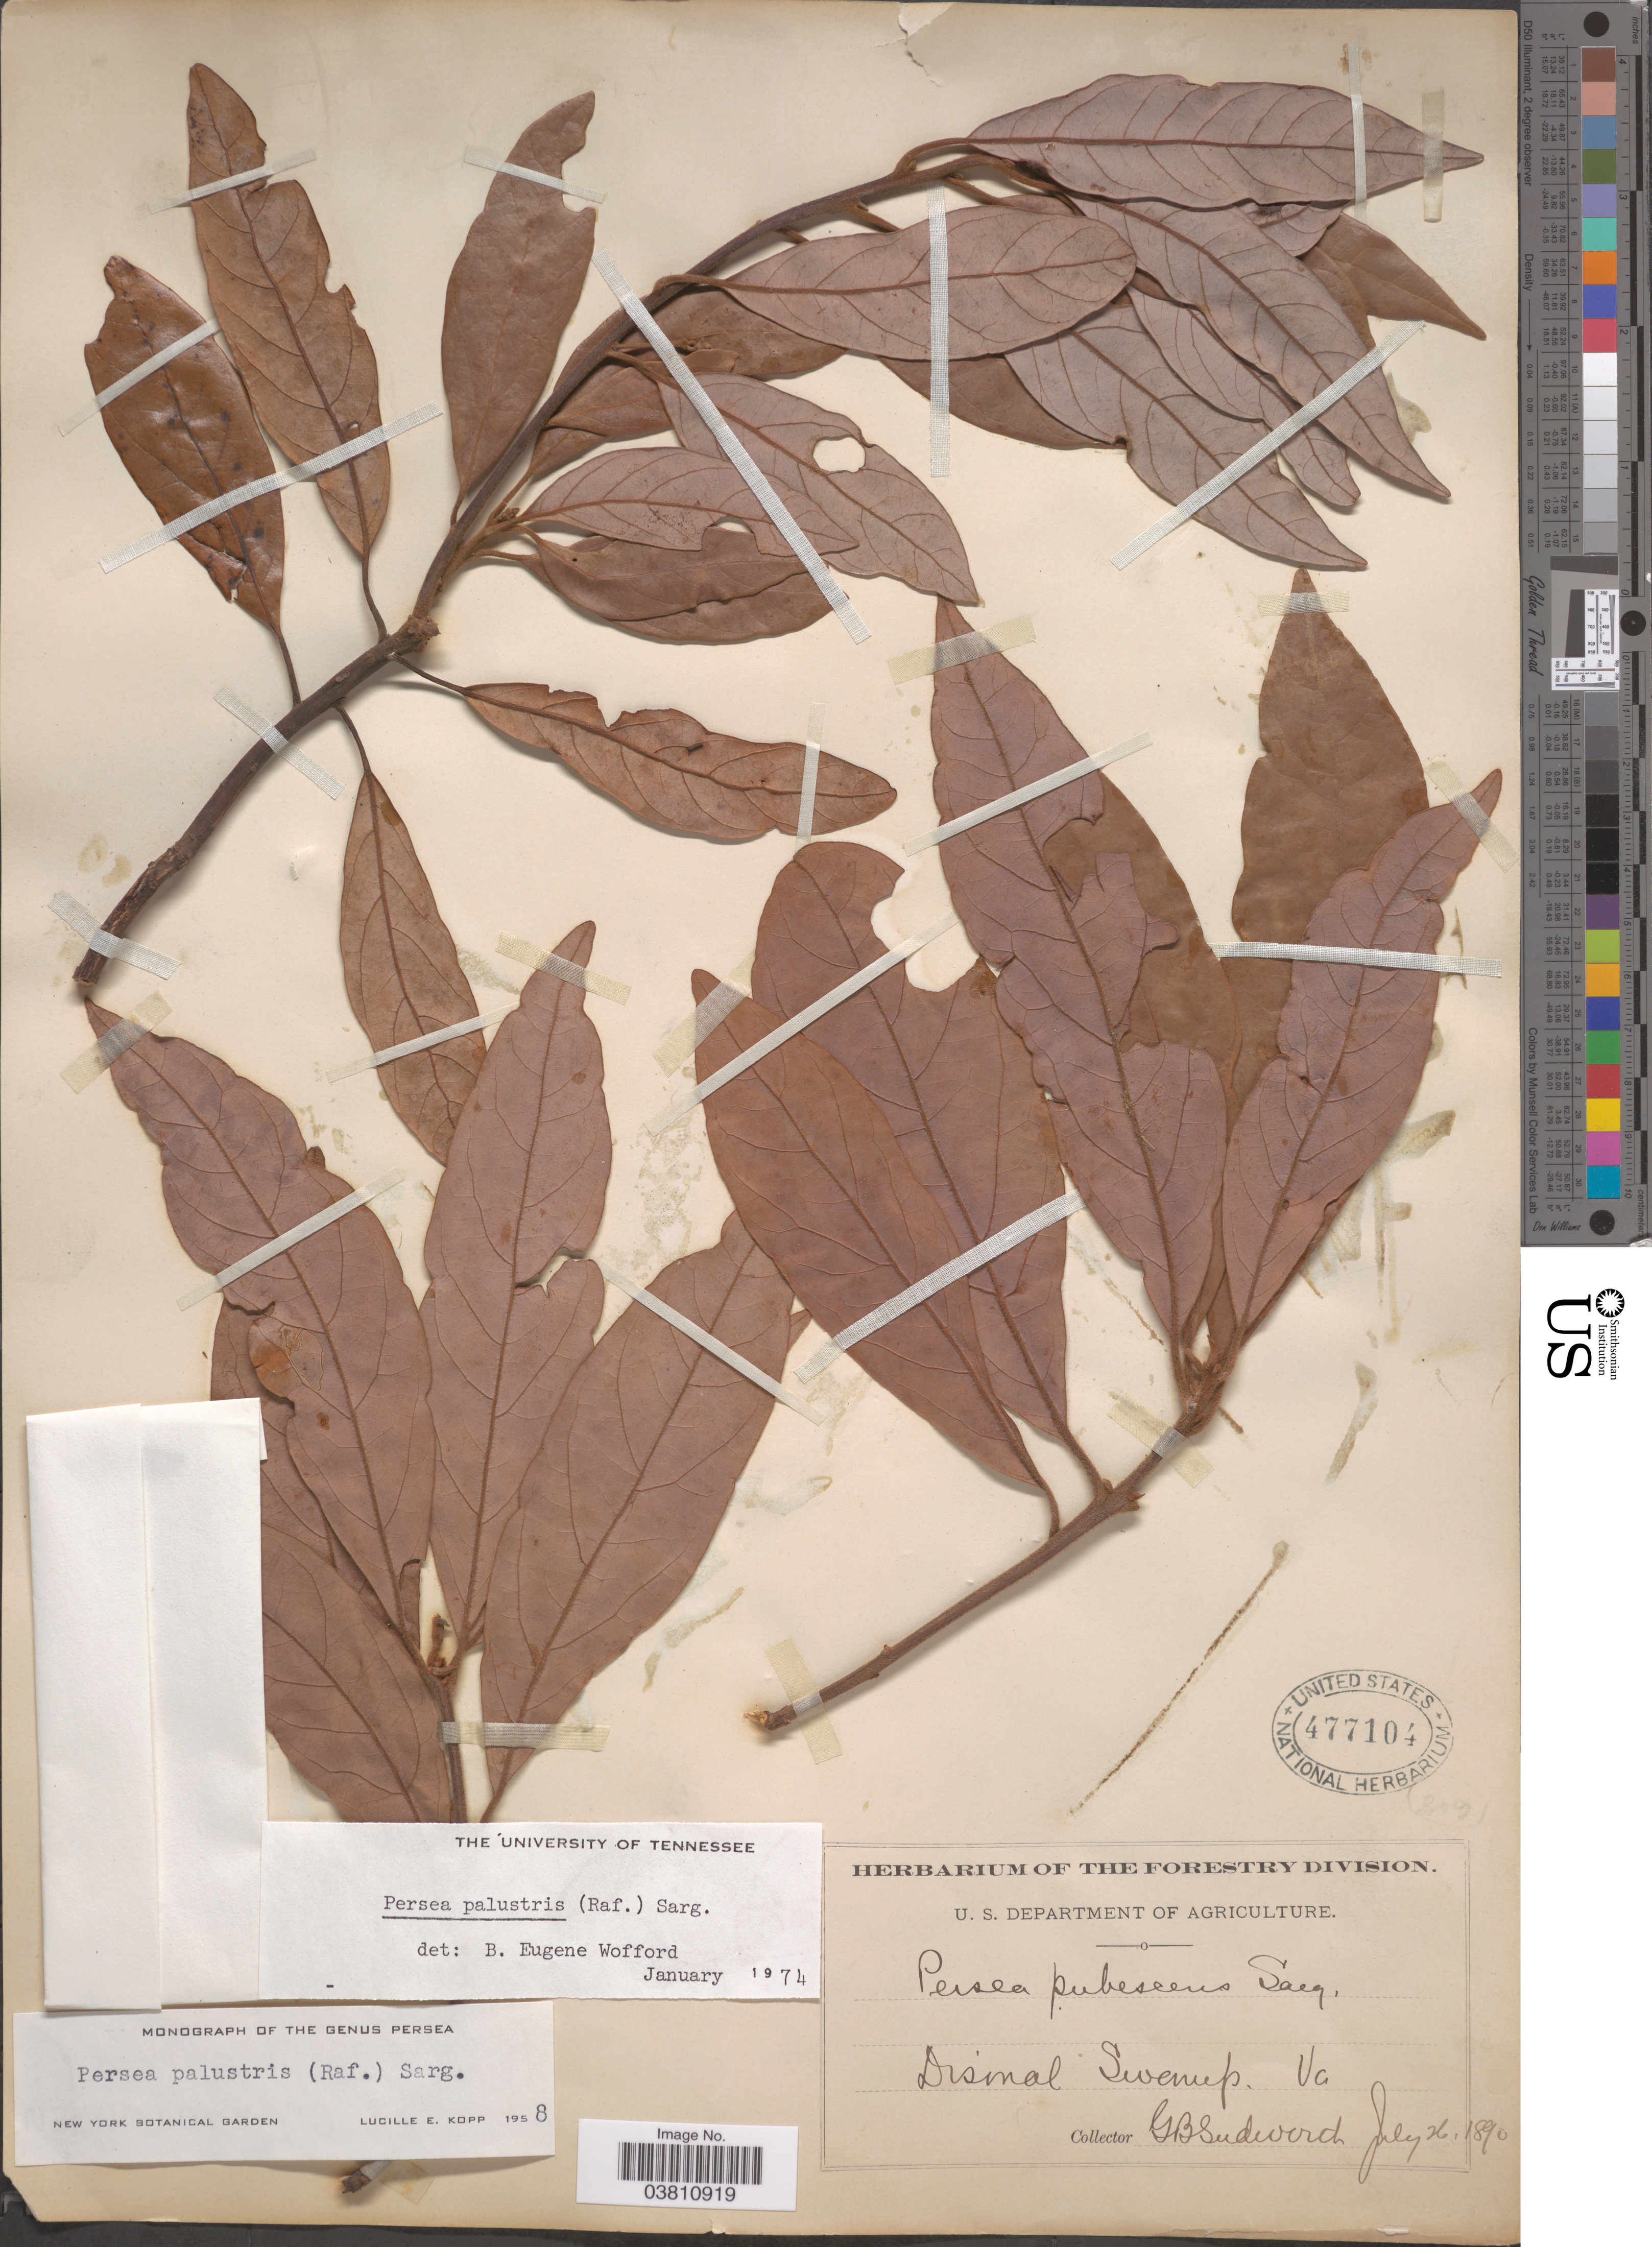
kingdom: Plantae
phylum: Tracheophyta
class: Magnoliopsida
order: Laurales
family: Lauraceae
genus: Persea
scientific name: Persea palustris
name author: (Raf.) Sarg.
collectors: G. B. Sudworth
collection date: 1890-07-26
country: United States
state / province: Virginia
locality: Dismal Swamp.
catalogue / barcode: US 477104